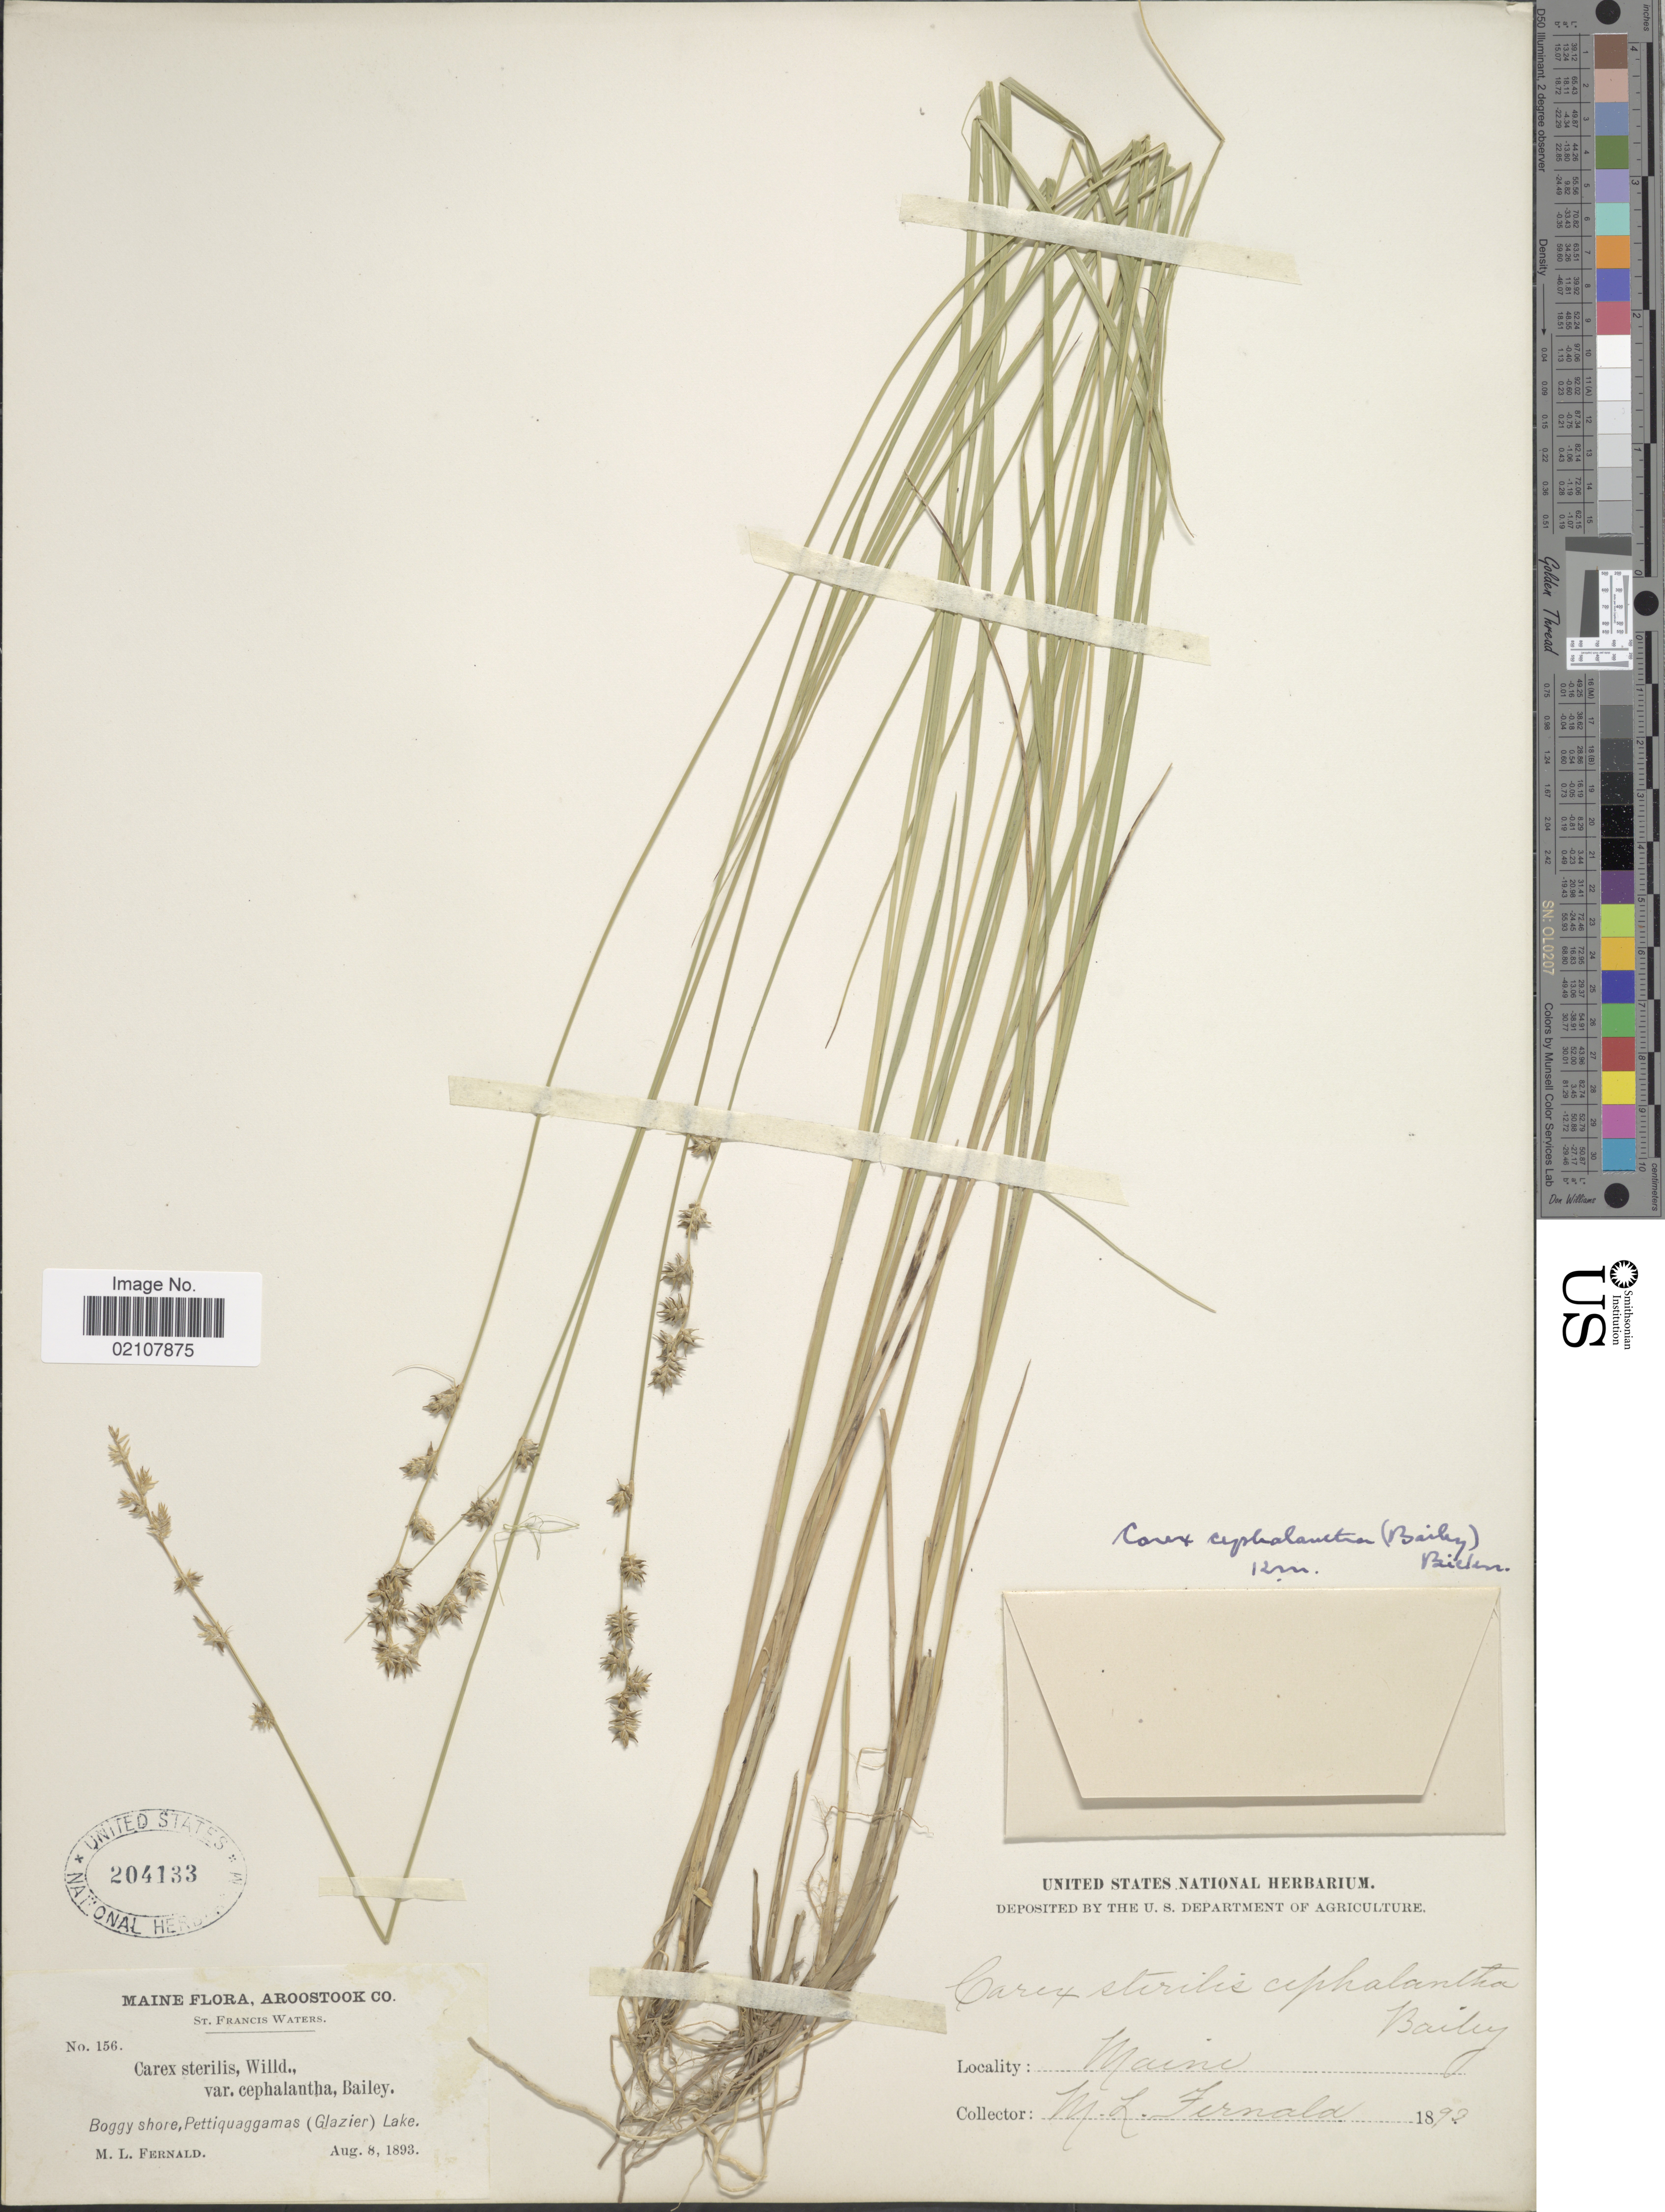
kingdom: Plantae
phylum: Tracheophyta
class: Liliopsida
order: Poales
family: Cyperaceae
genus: Carex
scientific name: Carex echinata subsp. echinata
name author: Murray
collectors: M. L. Fernald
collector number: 156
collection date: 1893-08-08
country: United States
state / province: Maine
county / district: Aroostook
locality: Aroostook Co, St Francis Waters, Boggy shore, Pettiquaggamas (Glazier) Lake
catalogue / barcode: US 204133